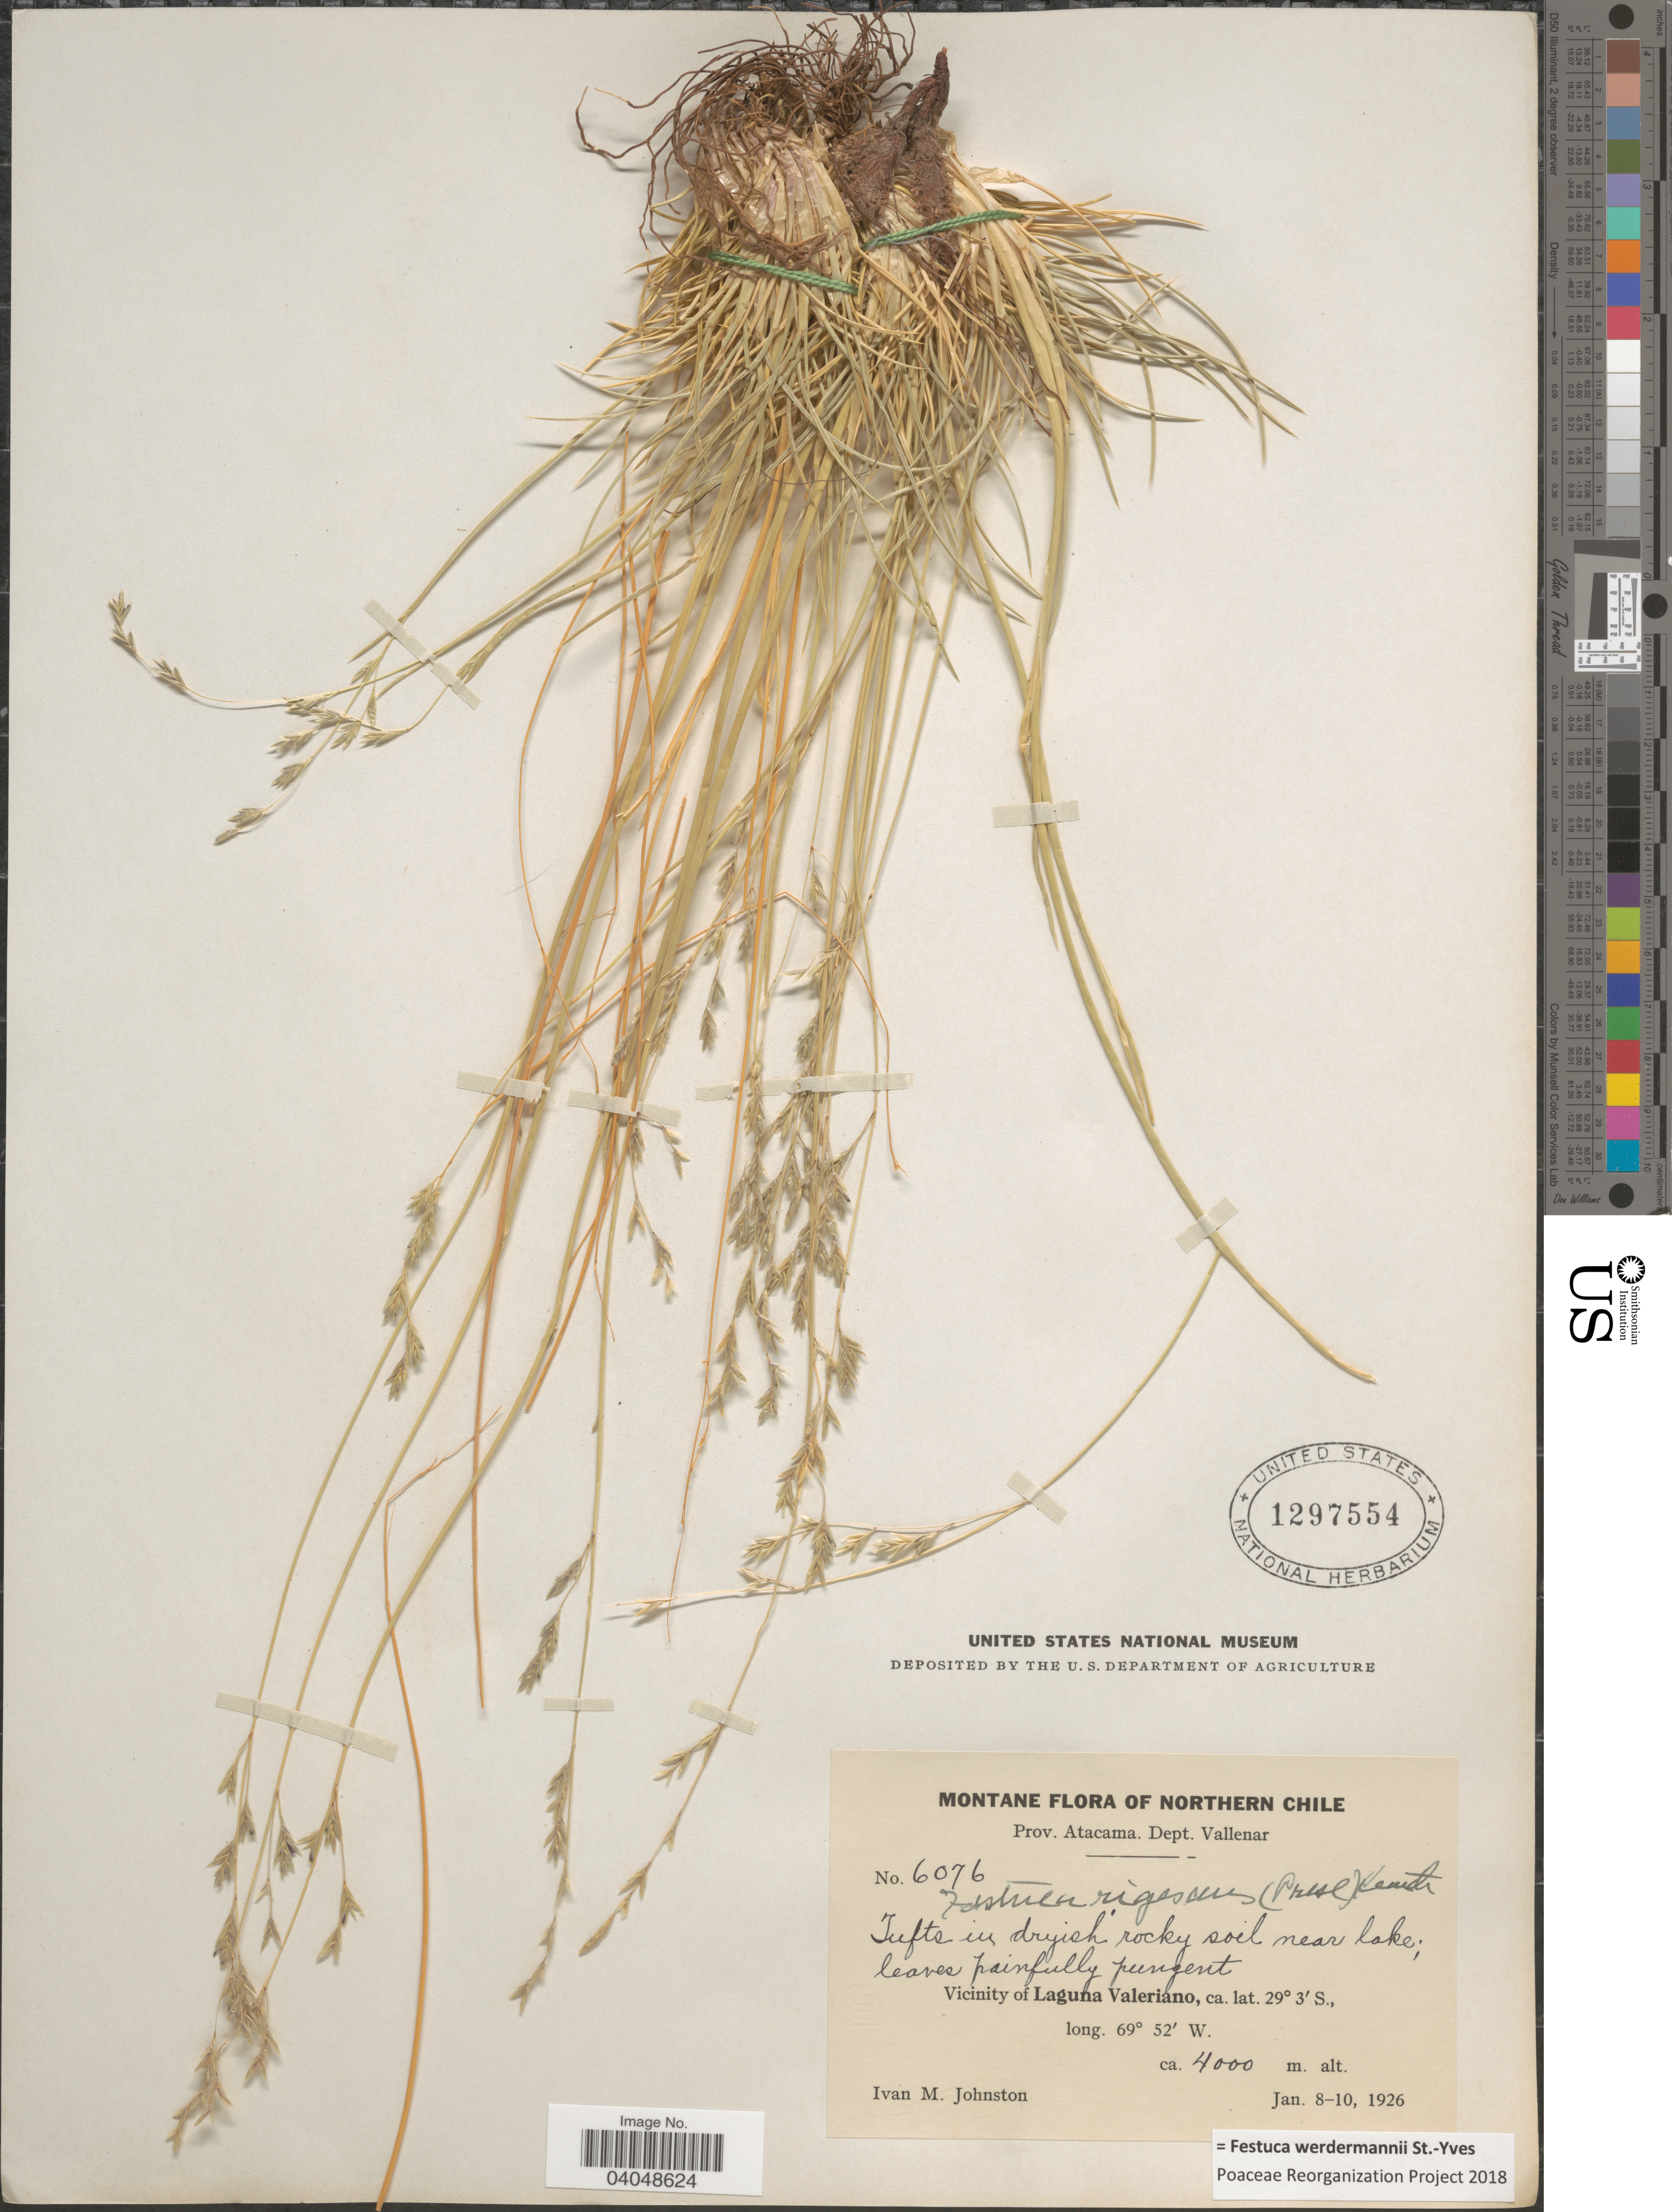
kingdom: Plantae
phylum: Tracheophyta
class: Liliopsida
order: Poales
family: Poaceae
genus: Festuca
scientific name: Festuca werdermannii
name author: Saint-Yves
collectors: I.M. Johnston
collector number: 6076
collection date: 1926-01-08/1926-01-10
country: Chile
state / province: Atacama (III)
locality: Northern Chile. Prov. Atacama. Dept. Vallenar. Near lake; Vicinity of Laguna Valeriano.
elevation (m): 4000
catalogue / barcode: US 1297554